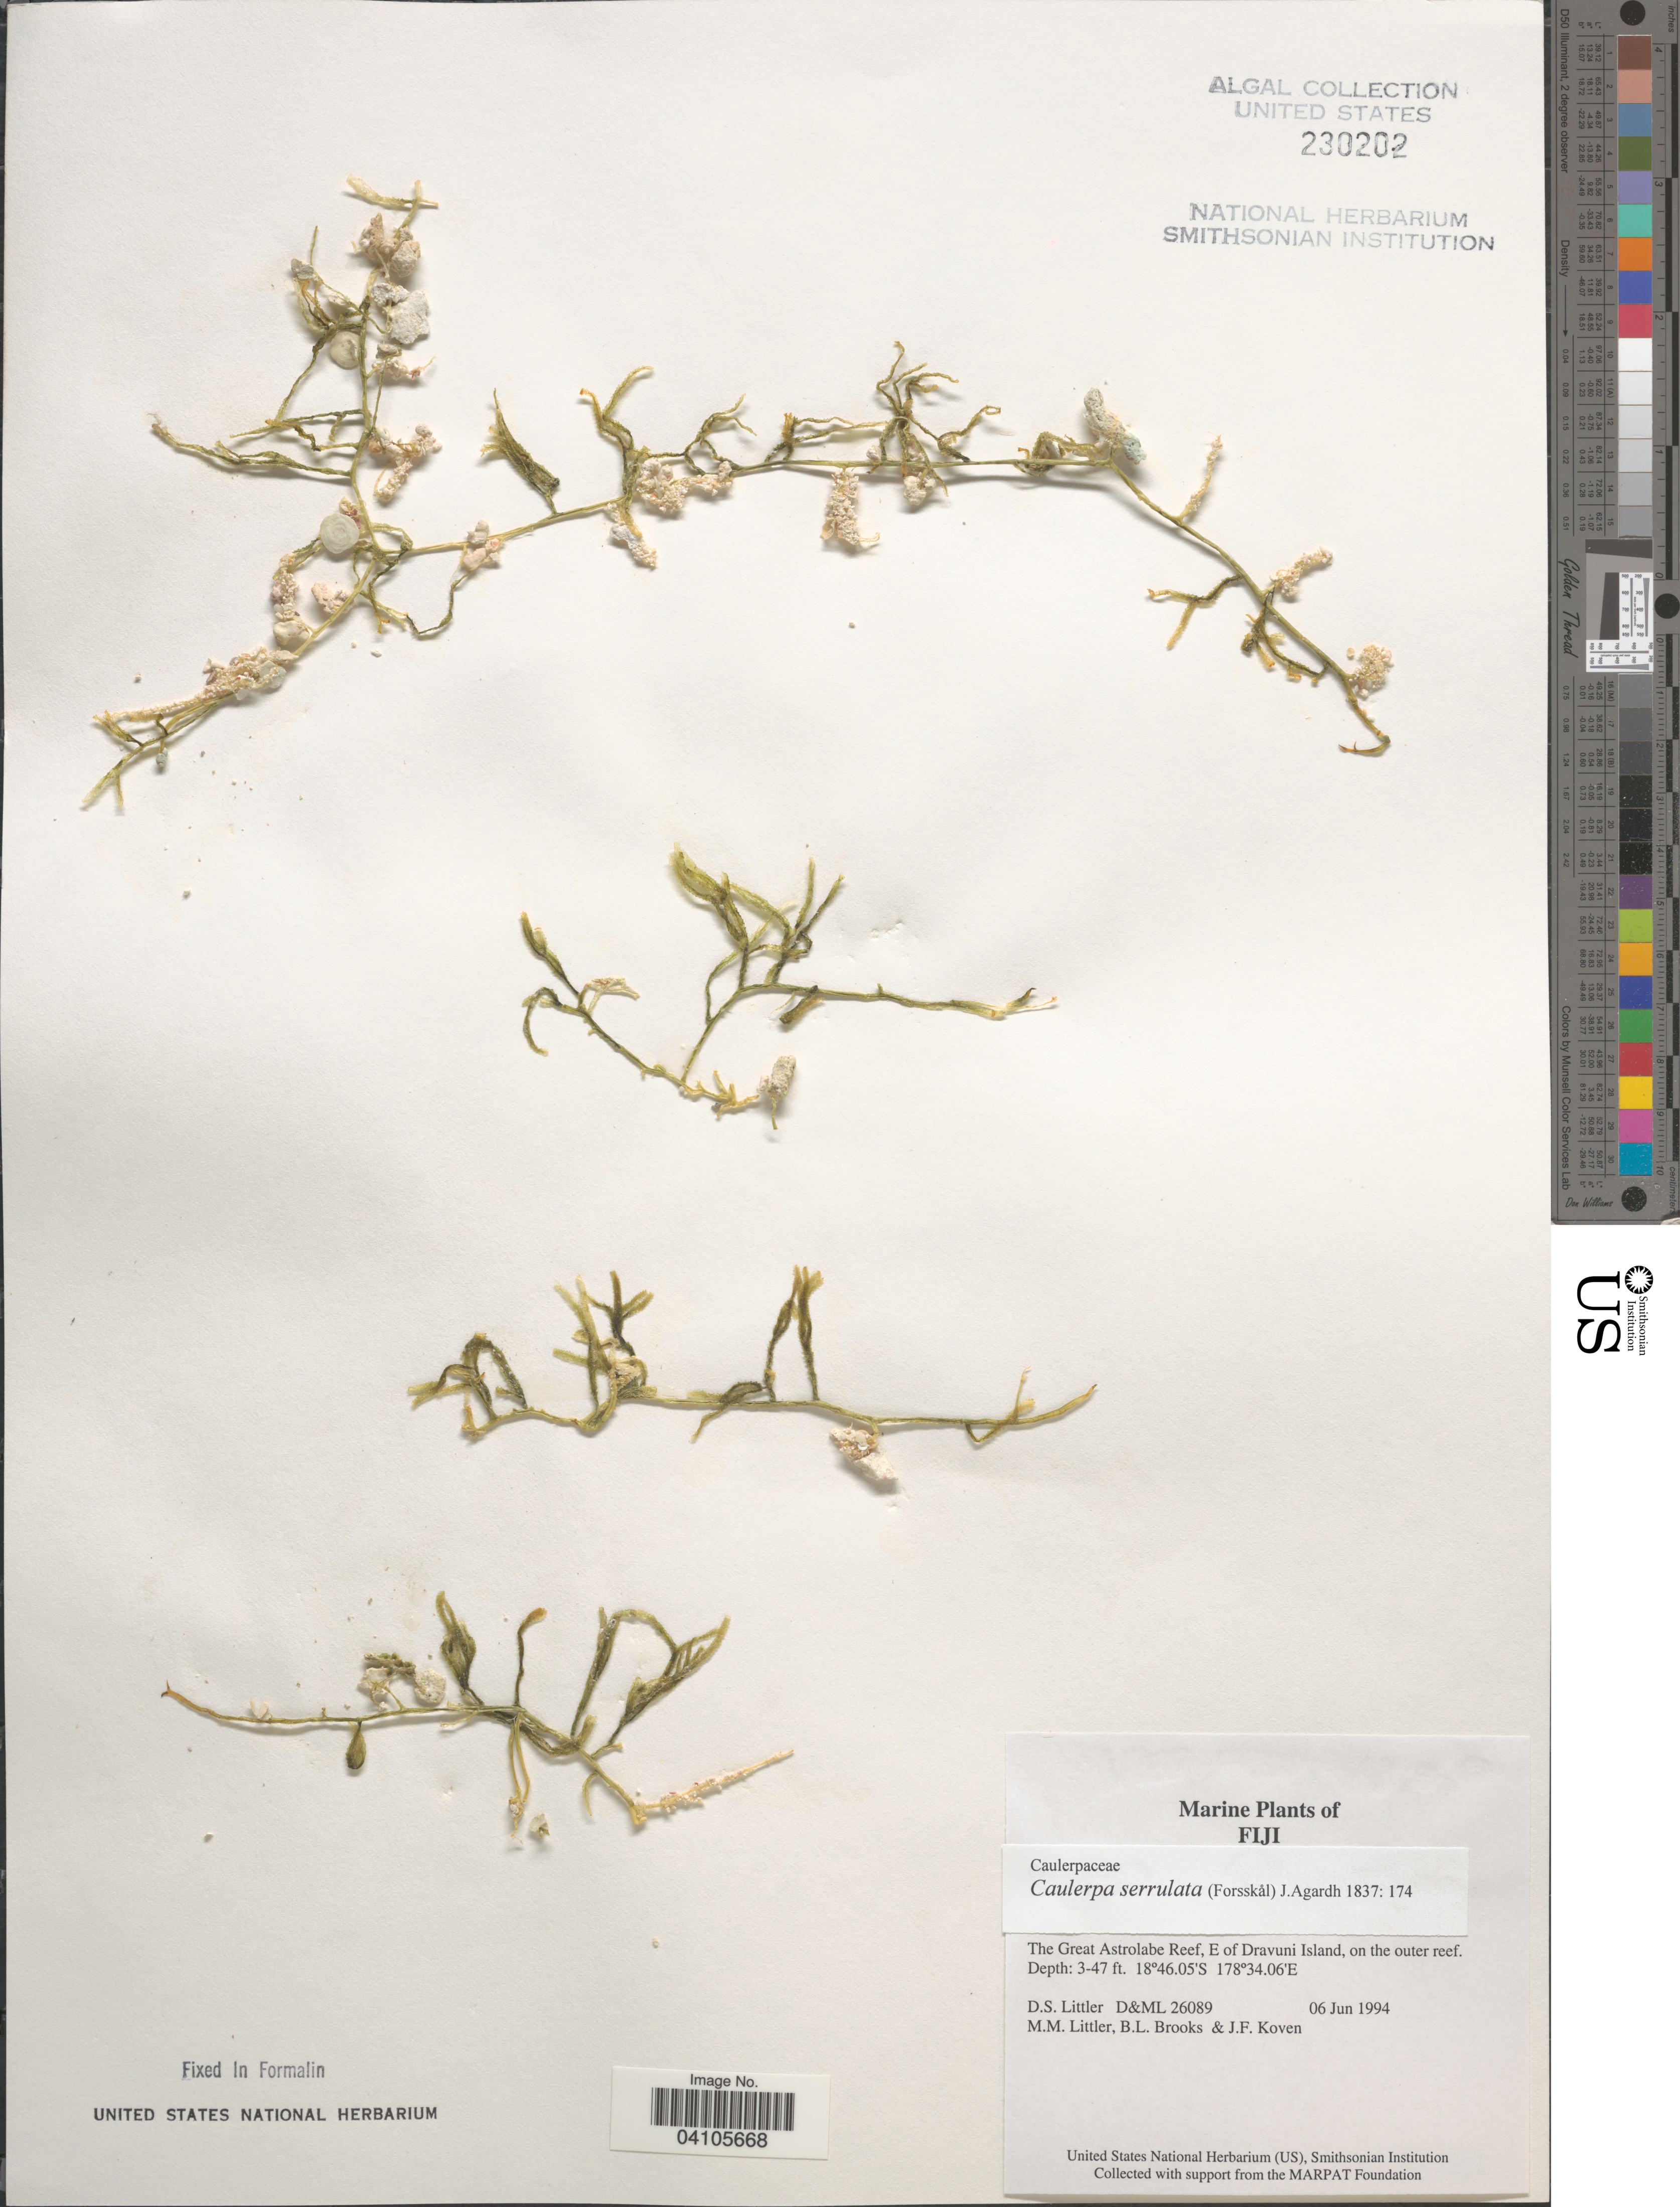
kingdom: Plantae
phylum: Chlorophyta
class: Ulvophyceae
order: Bryopsidales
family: Caulerpaceae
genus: Caulerpa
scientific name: Caulerpa serrulata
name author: (Forssk.) J. Agardh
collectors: D. S. Littler, B. Brooks & J. Koven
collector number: D&ML 26089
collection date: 1994-06-06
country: Fiji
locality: The Great Astrolabe Reef. E of Dravuni Island, on the outer reef.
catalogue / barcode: US 230202